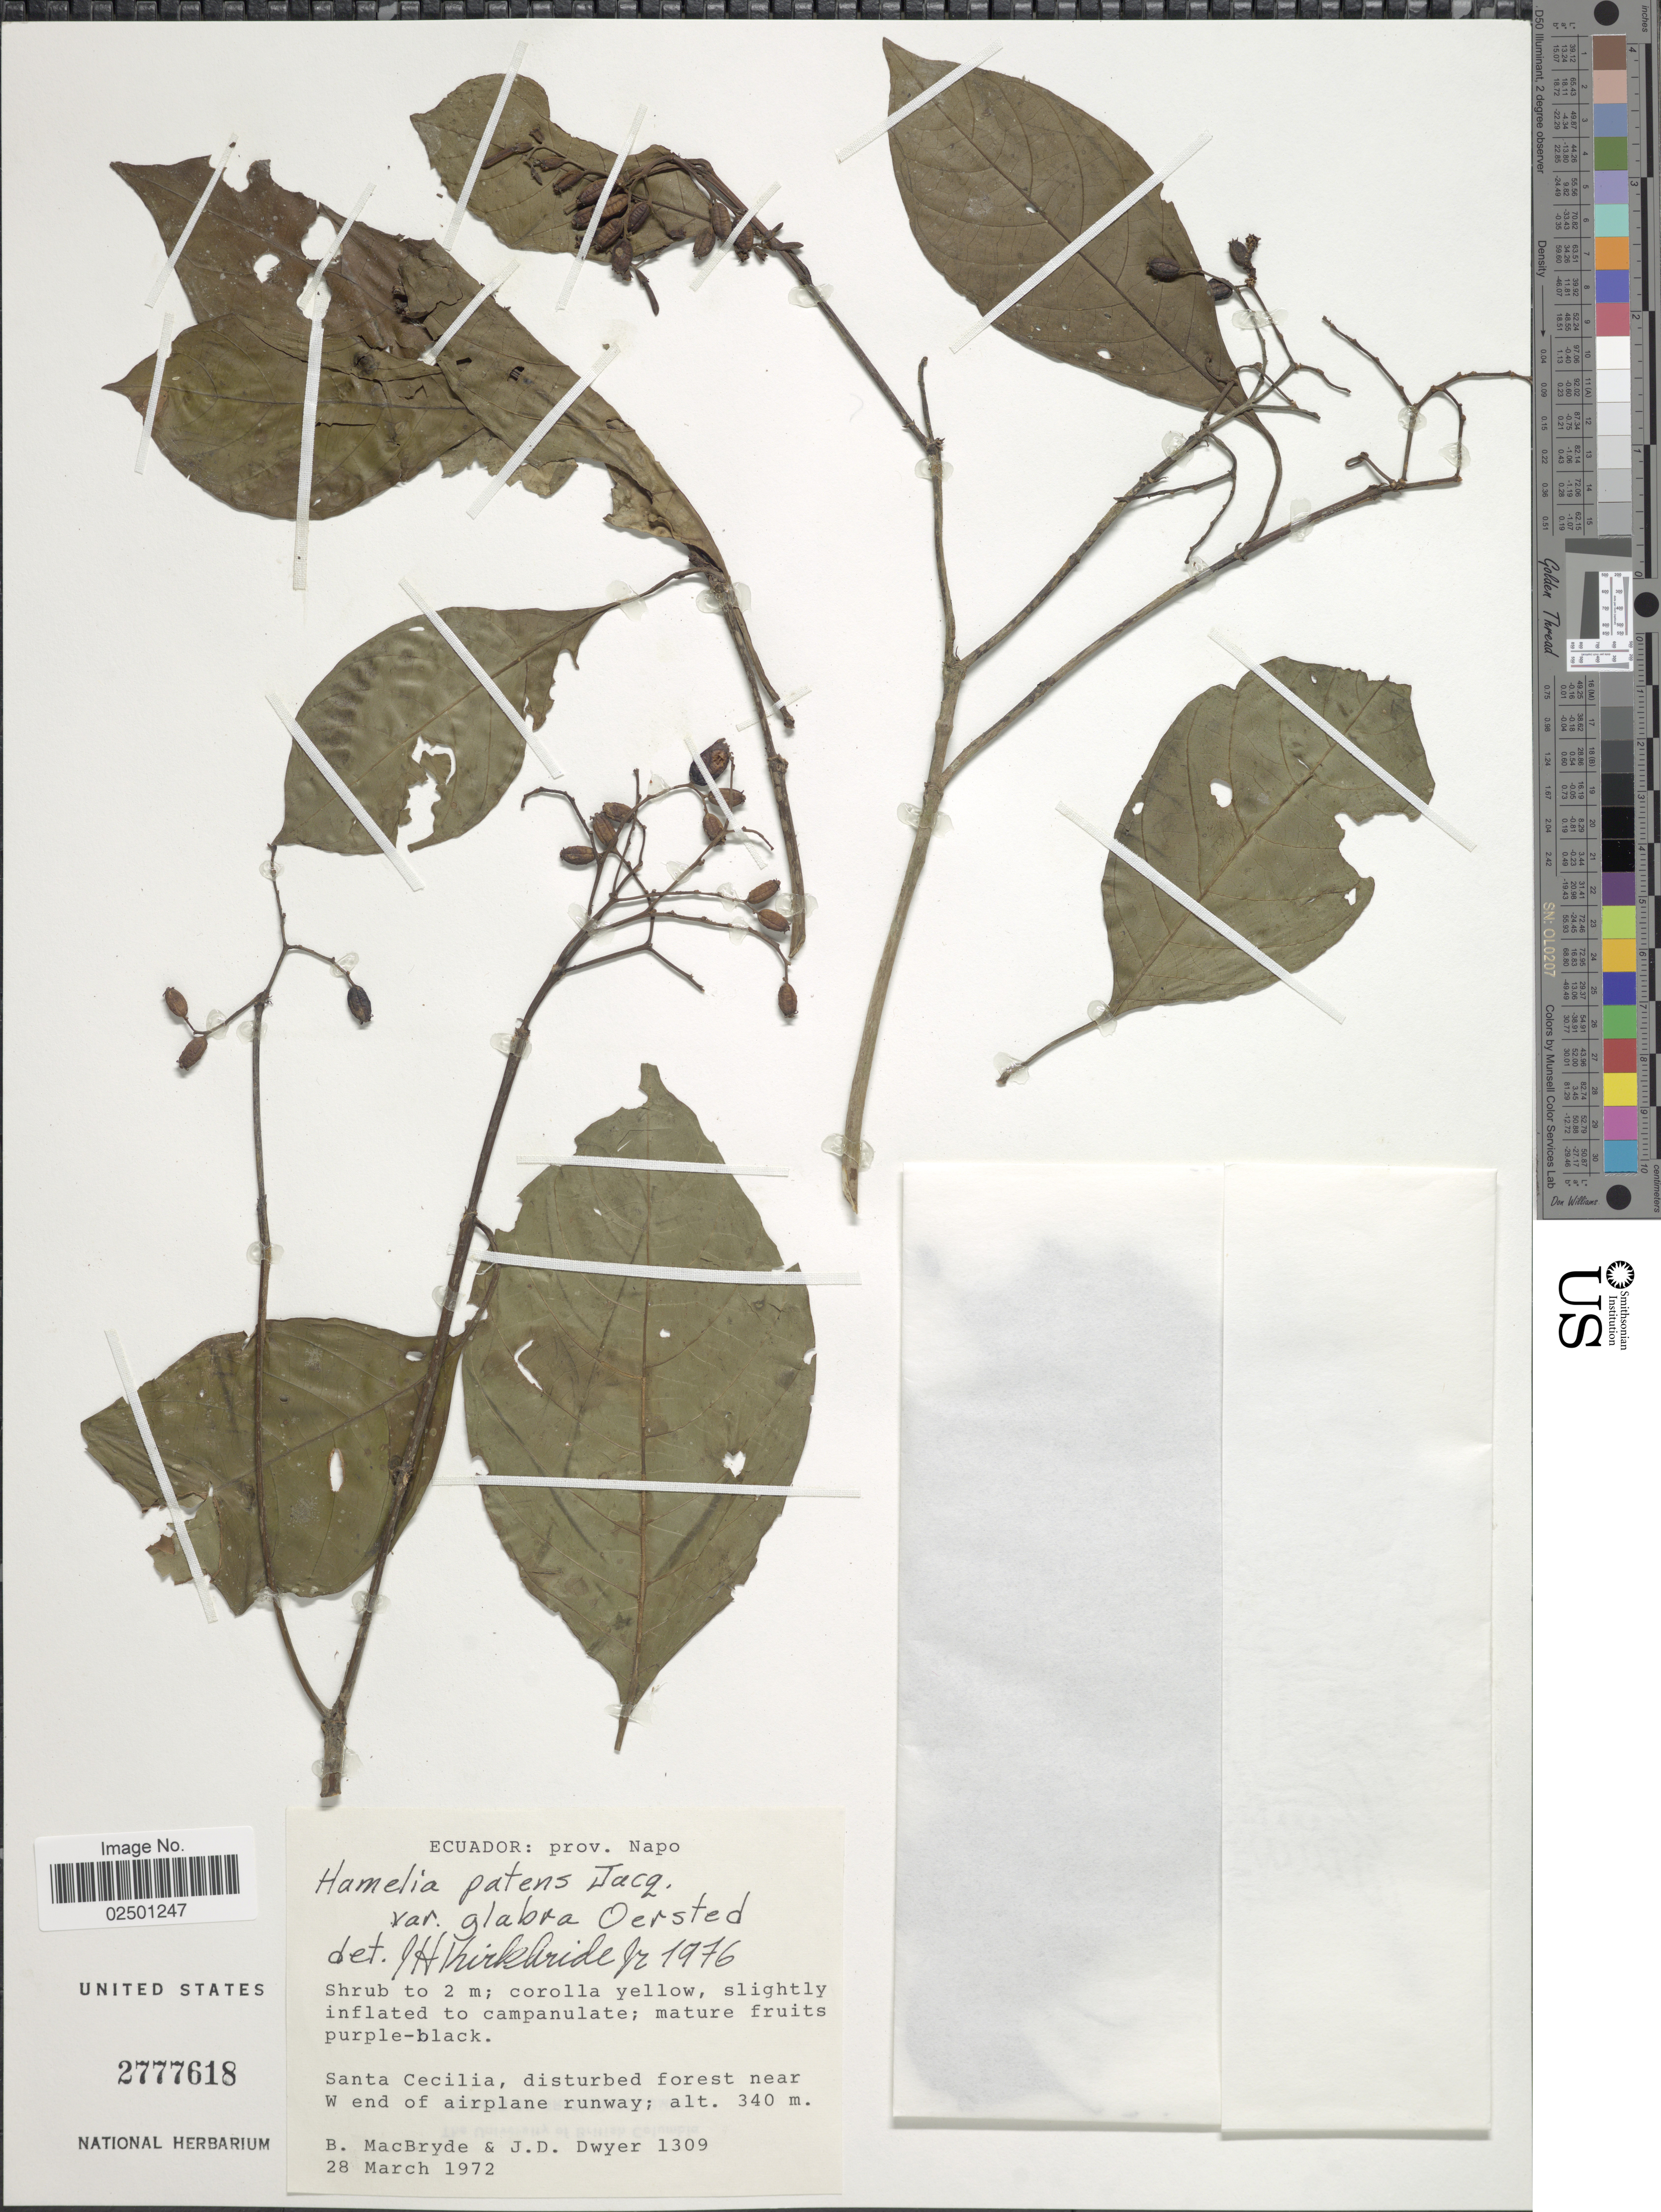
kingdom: Plantae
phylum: Tracheophyta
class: Magnoliopsida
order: Gentianales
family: Rubiaceae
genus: Hamelia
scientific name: Hamelia patens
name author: Jacq.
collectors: B. MacBryde & J. D. Dwyer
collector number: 1309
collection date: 1972-03-28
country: Ecuador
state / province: Napo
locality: Santa Cecilia, disturbed forest near W end of airplane runway.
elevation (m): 340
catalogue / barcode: US 2777618